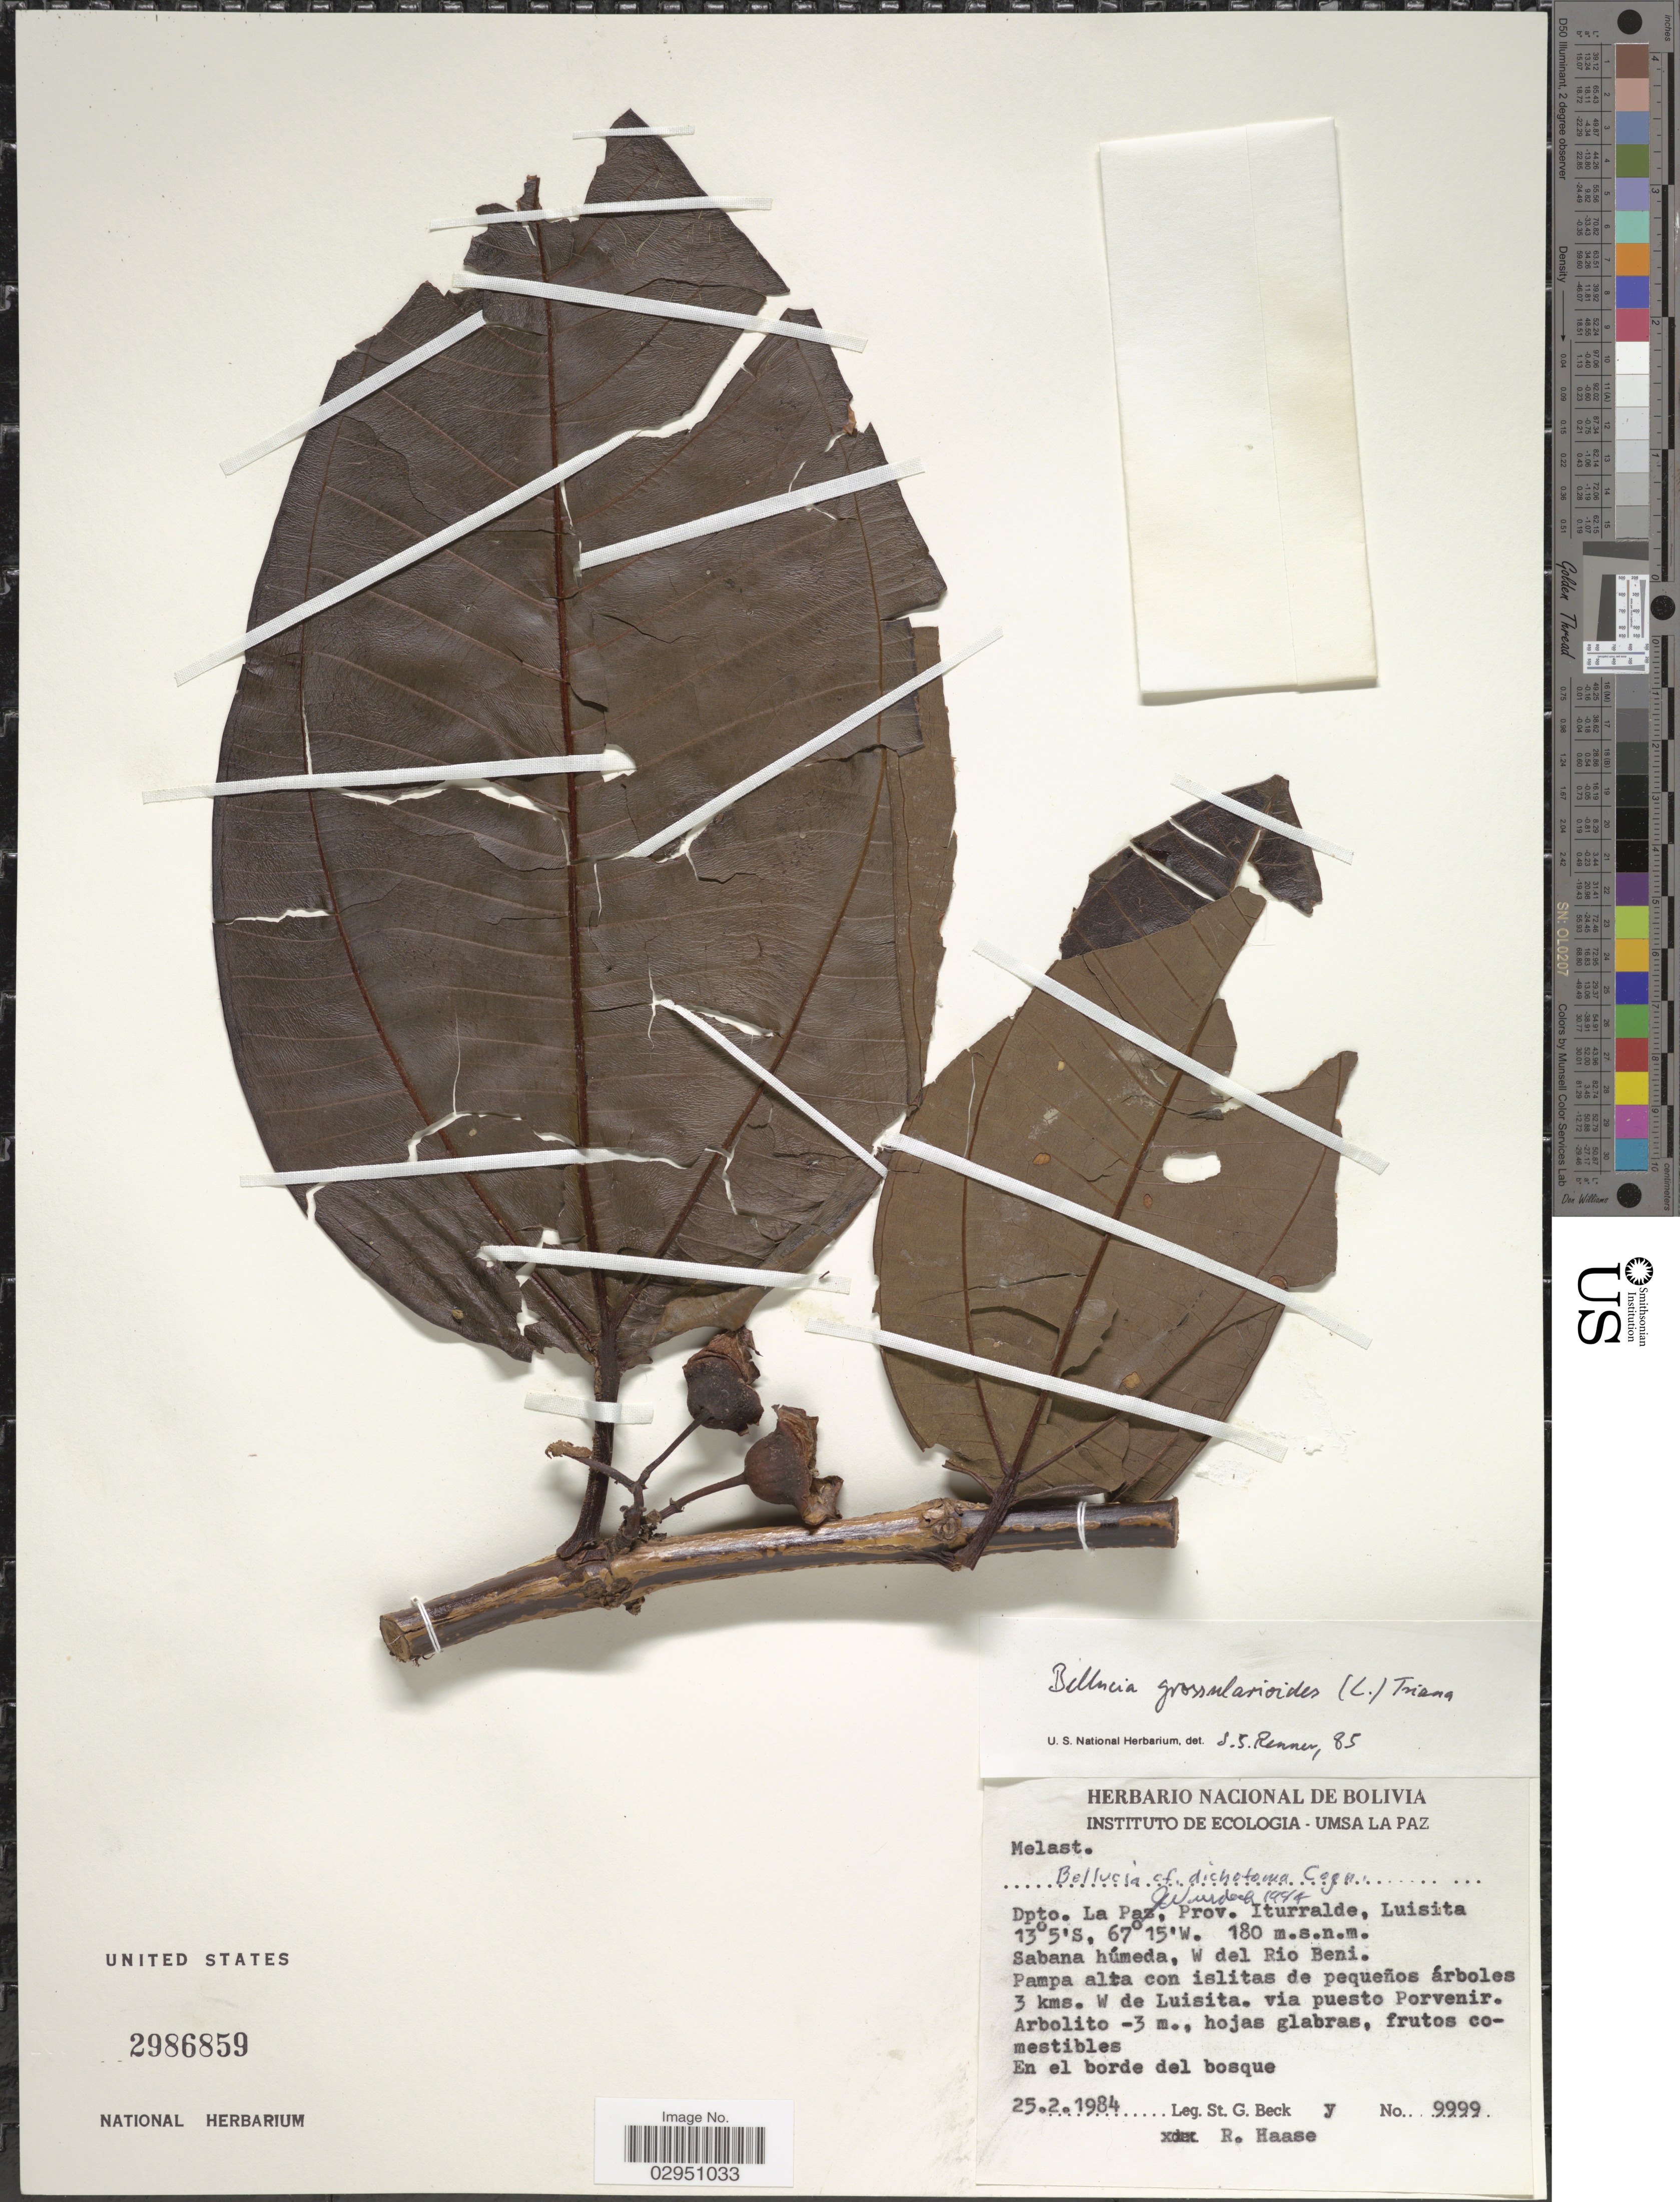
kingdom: Plantae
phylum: Tracheophyta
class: Magnoliopsida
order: Myrtales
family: Melastomataceae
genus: Bellucia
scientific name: Bellucia grossularioides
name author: (L.) Triana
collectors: S. G. Beck & R. Haase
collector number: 9999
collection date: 1984-02-25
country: Bolivia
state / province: La Paz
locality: Dpto. La Paz, Prov. Iturralde, Luisita. W del Rio Beni. 3 kms. W de Luisita.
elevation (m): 180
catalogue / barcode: US 2986859